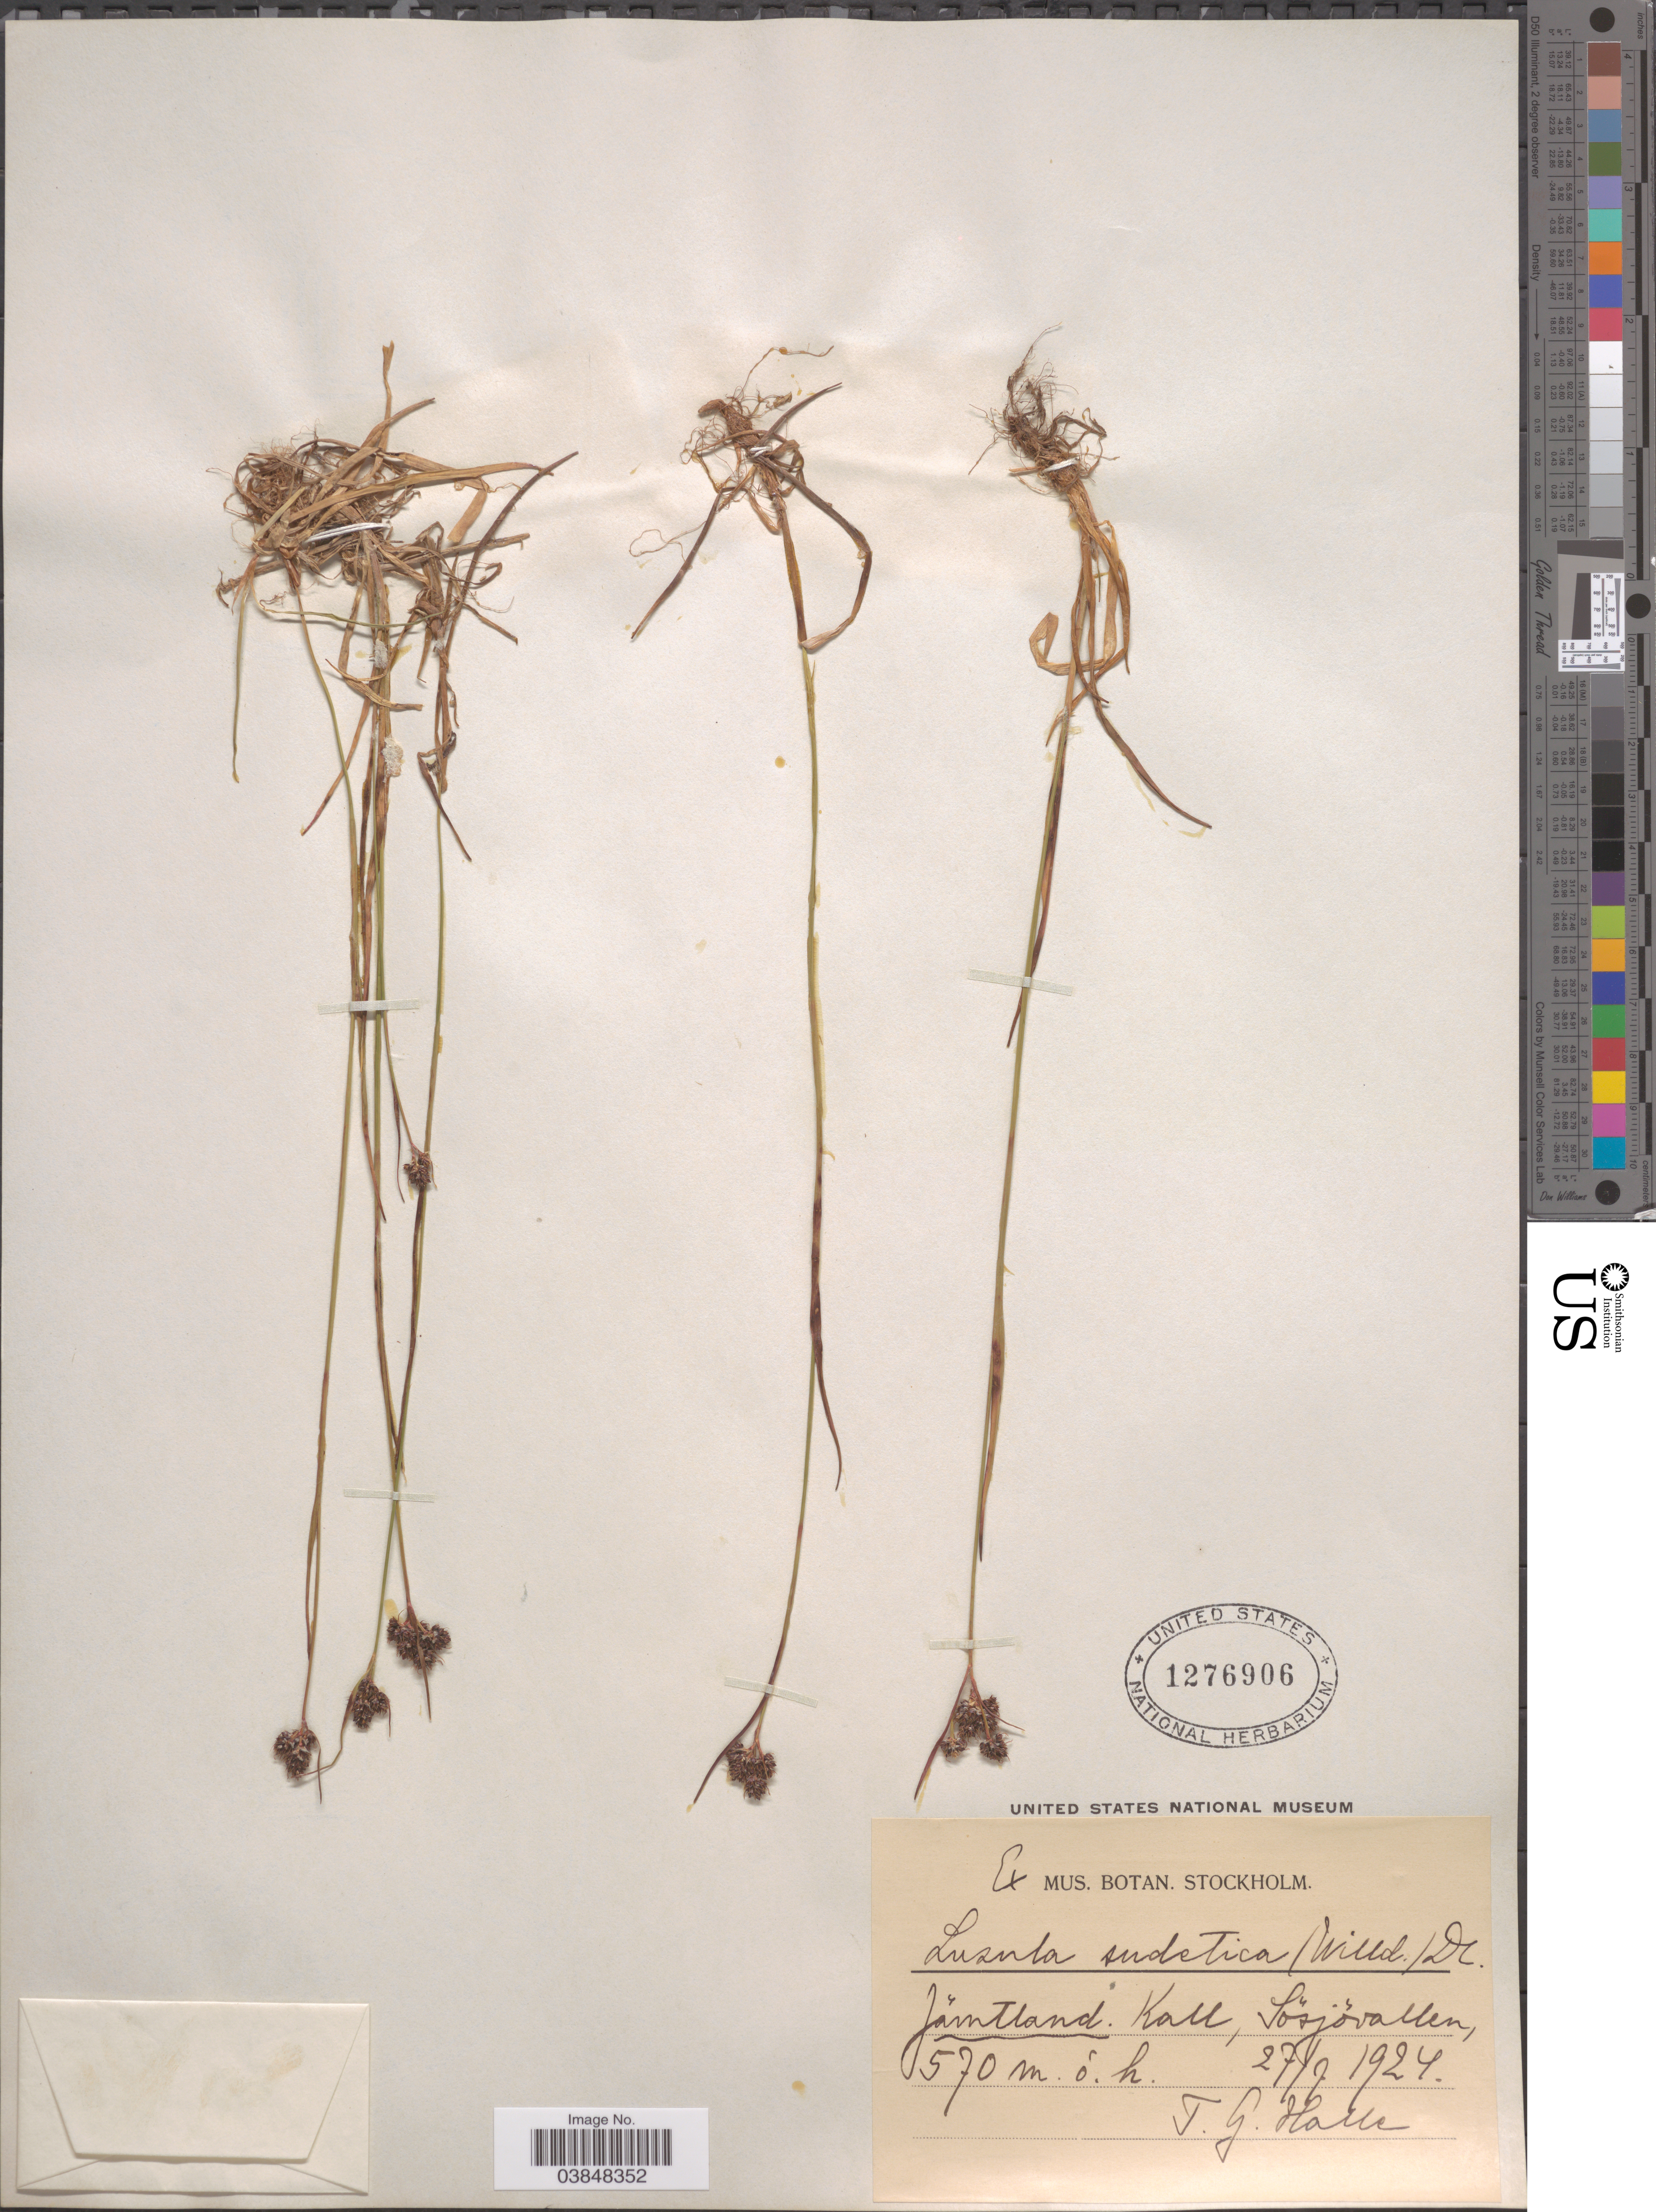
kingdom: Plantae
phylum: Tracheophyta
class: Liliopsida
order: Poales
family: Juncaceae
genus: Luzula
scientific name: Luzula sudetica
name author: (Willd.) Schult.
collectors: T. Halle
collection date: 1924-07-27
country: Sweden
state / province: Jämtland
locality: Kall, Sösjövallen [ = Sösjöfjällen].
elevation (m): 570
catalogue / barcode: US 1276906